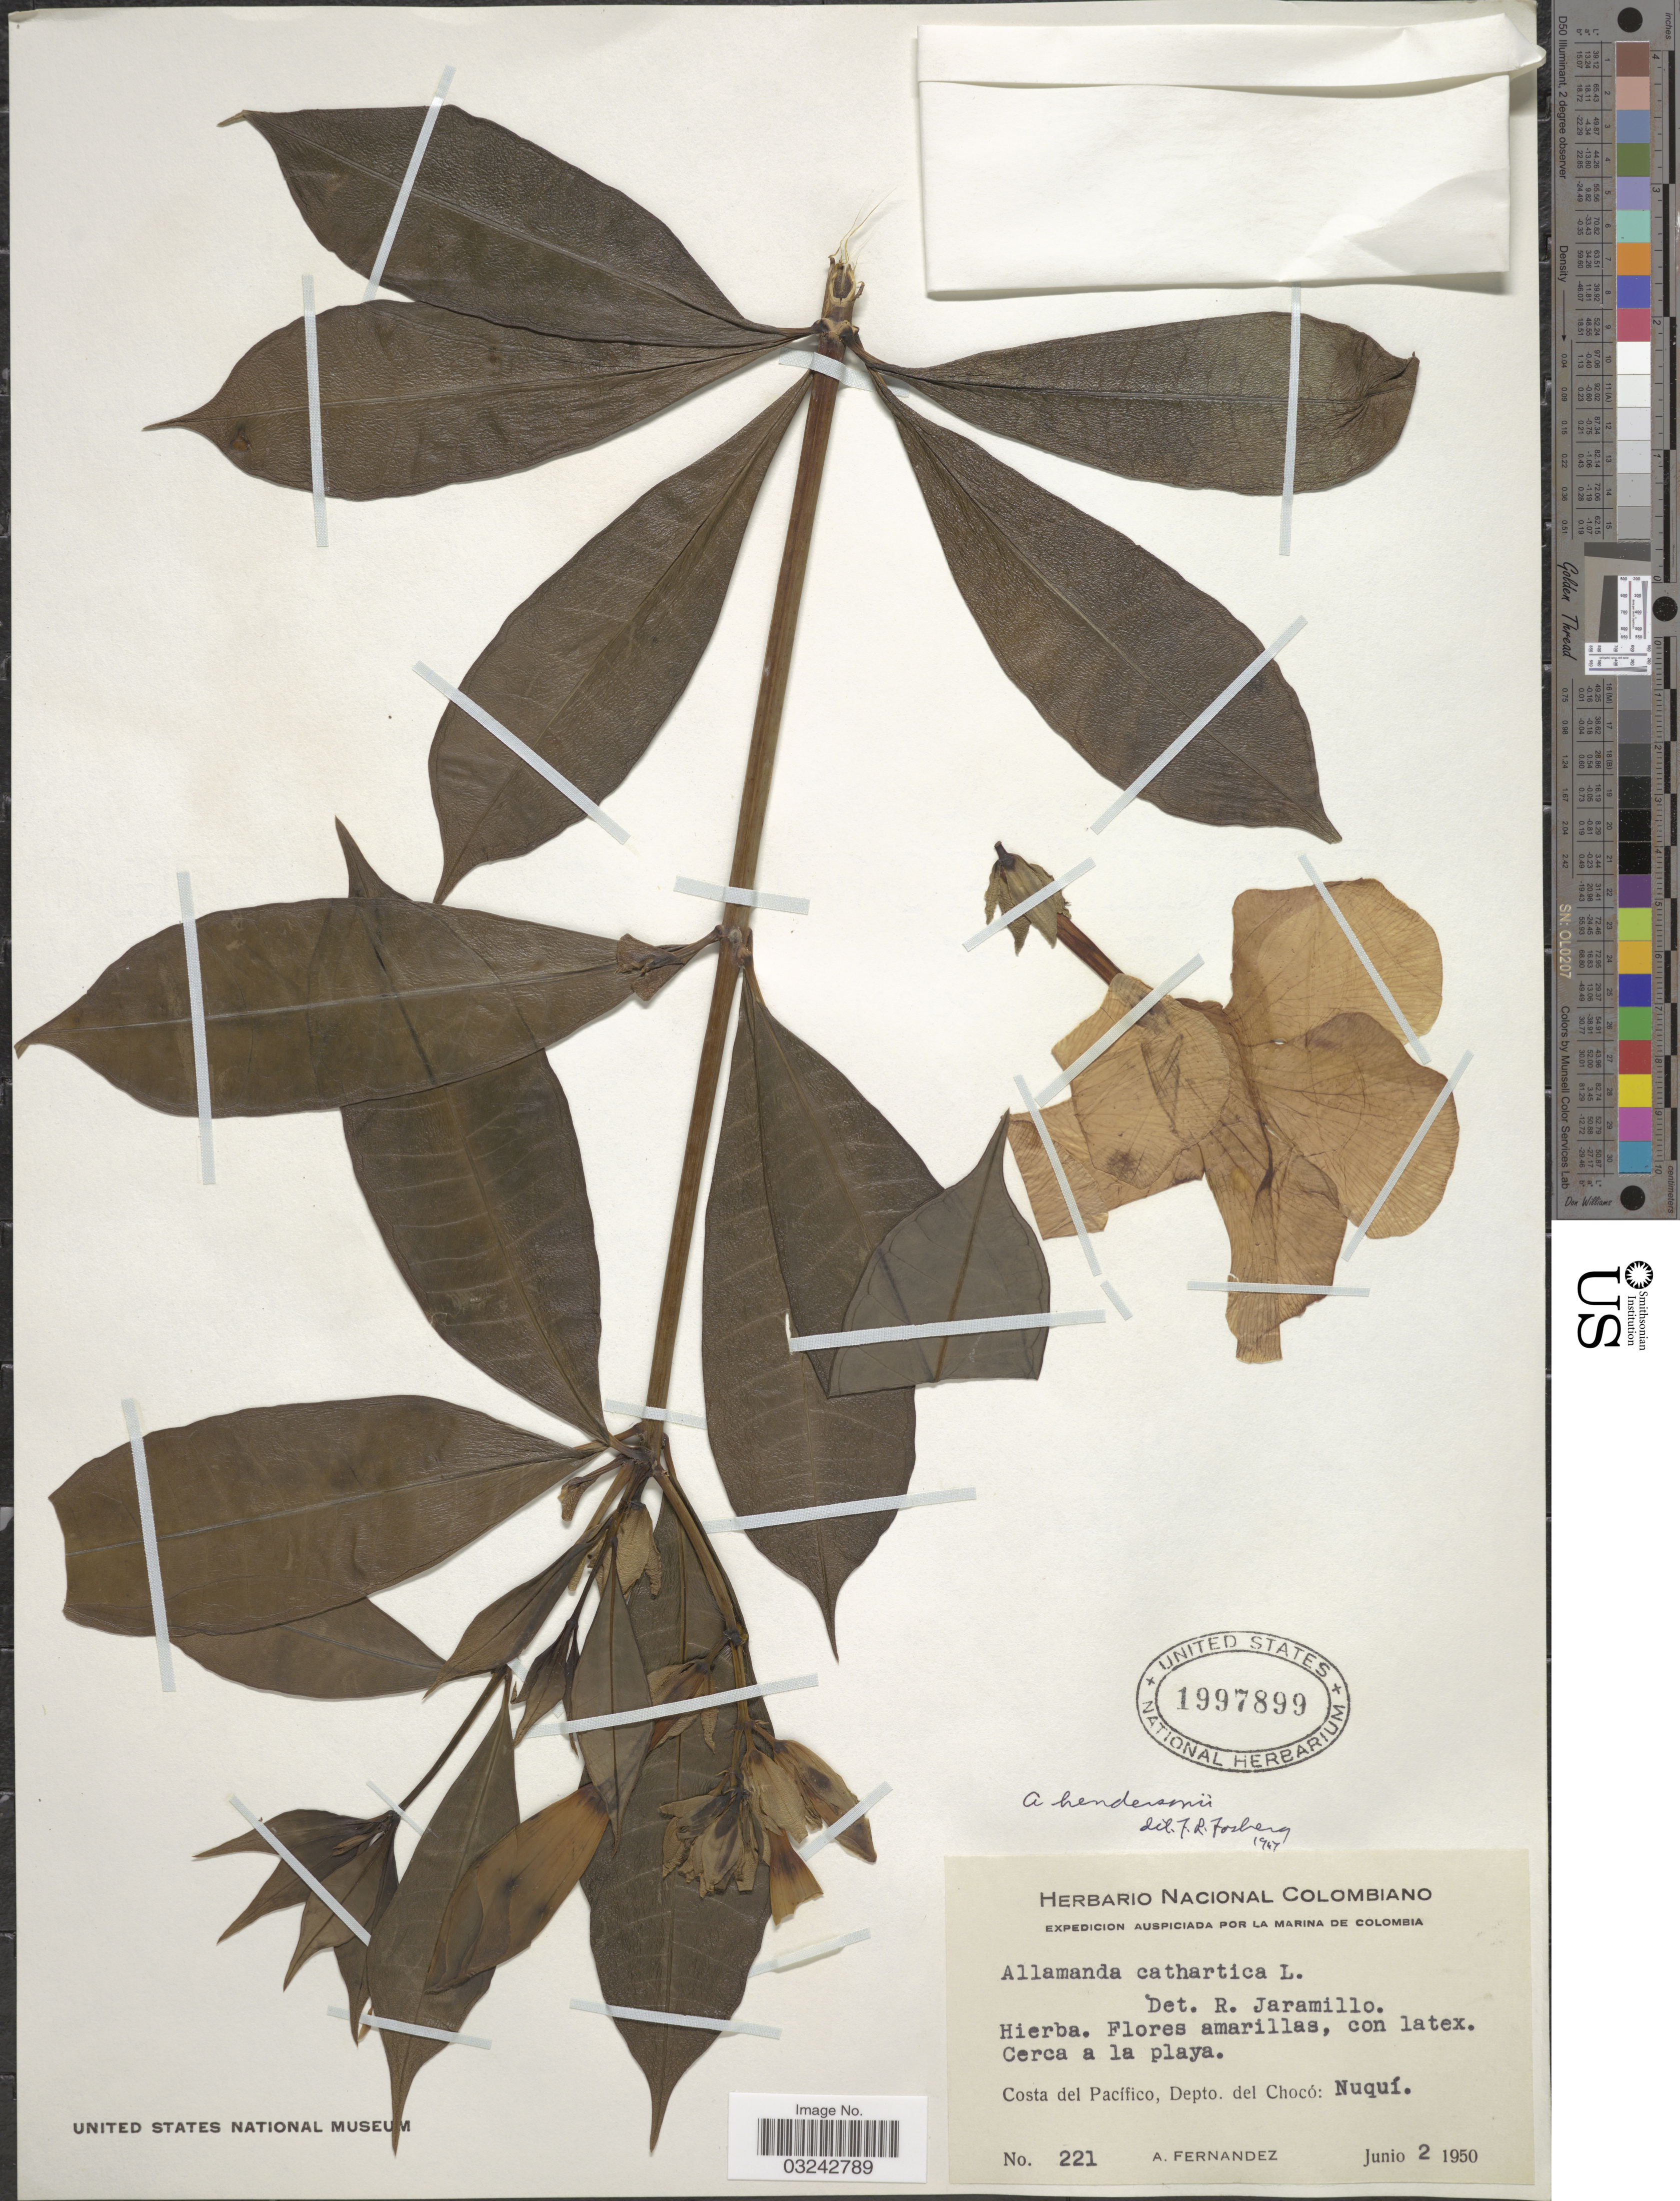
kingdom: Plantae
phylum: Tracheophyta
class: Magnoliopsida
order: Gentianales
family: Apocynaceae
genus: Allamanda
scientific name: Allamanda cathartica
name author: L.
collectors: A. Fernandez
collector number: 221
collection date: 1950-06-02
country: Colombia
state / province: Chocó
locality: Cerca a la playa. Costa del Pacífico, Depto. del Chocó: Nuquí.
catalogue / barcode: US 1997899